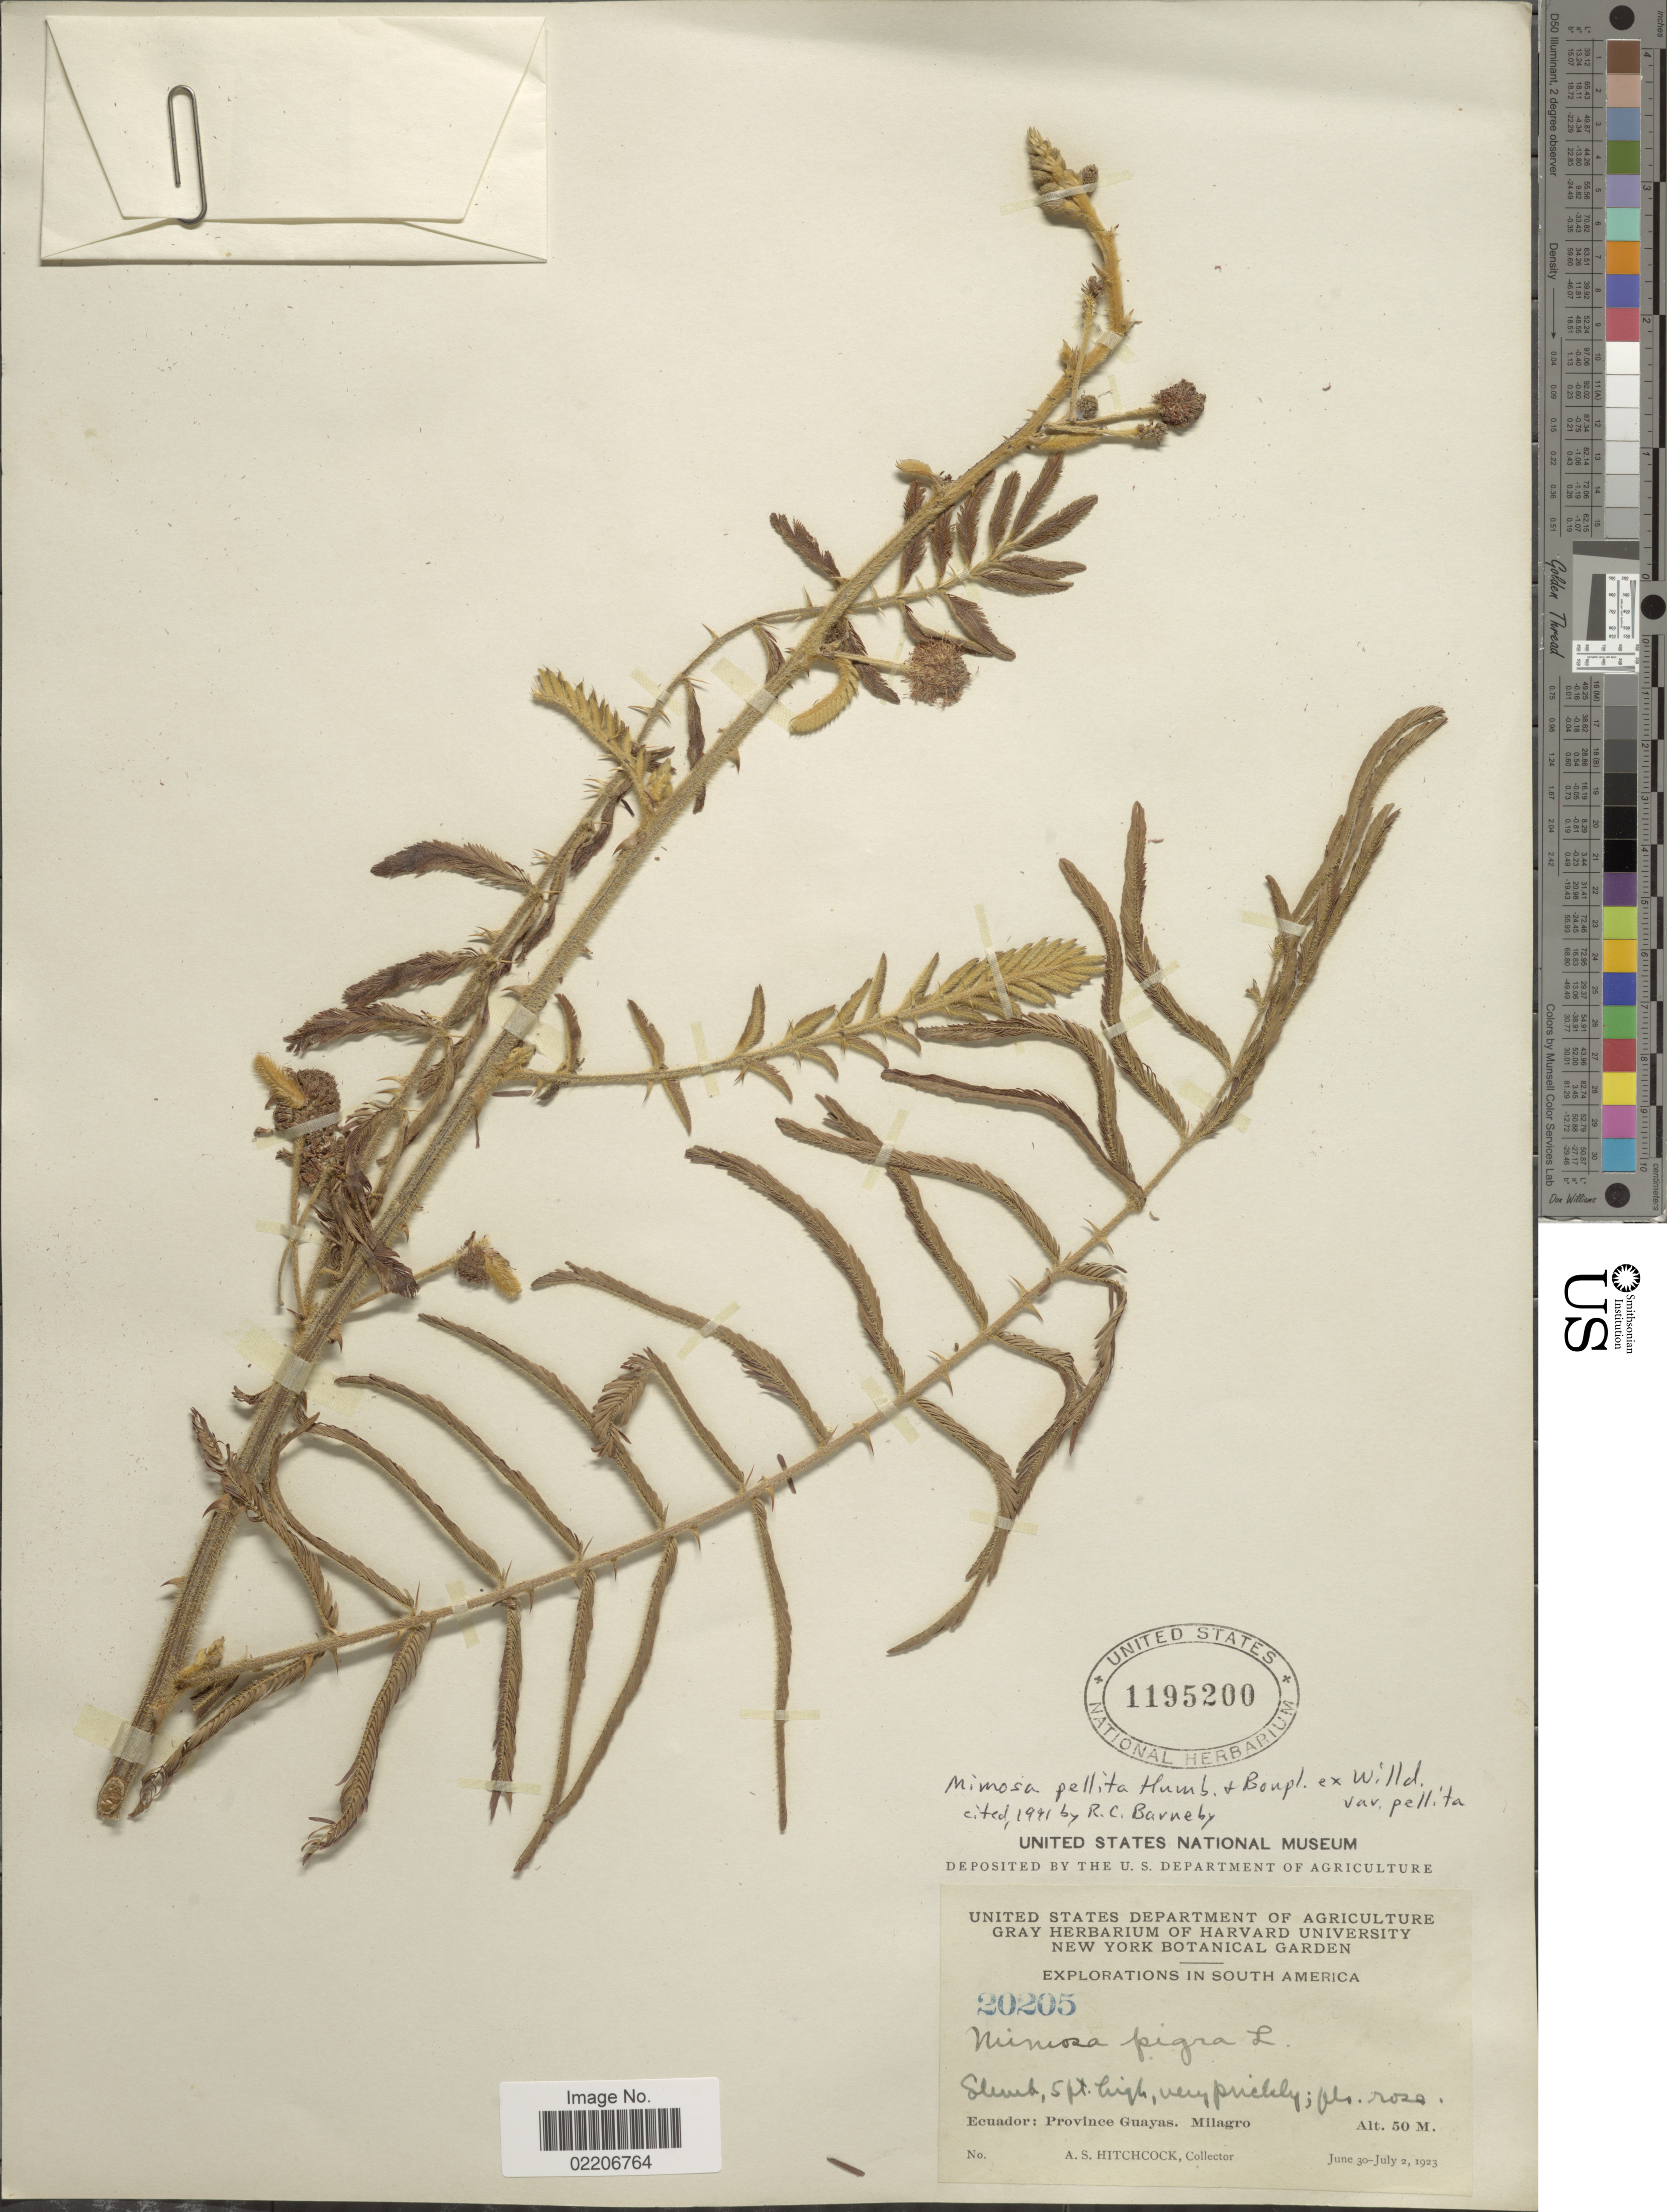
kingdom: Plantae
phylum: Tracheophyta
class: Magnoliopsida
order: Fabales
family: Fabaceae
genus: Mimosa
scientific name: Mimosa pellita var. pellita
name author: Humb. & Bonpl. ex Willd.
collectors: A. S. Hitchcock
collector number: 20205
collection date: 1923-06-30/1923-07-02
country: Ecuador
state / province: Guayas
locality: South America, Milagro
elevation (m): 50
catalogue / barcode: US 1195200